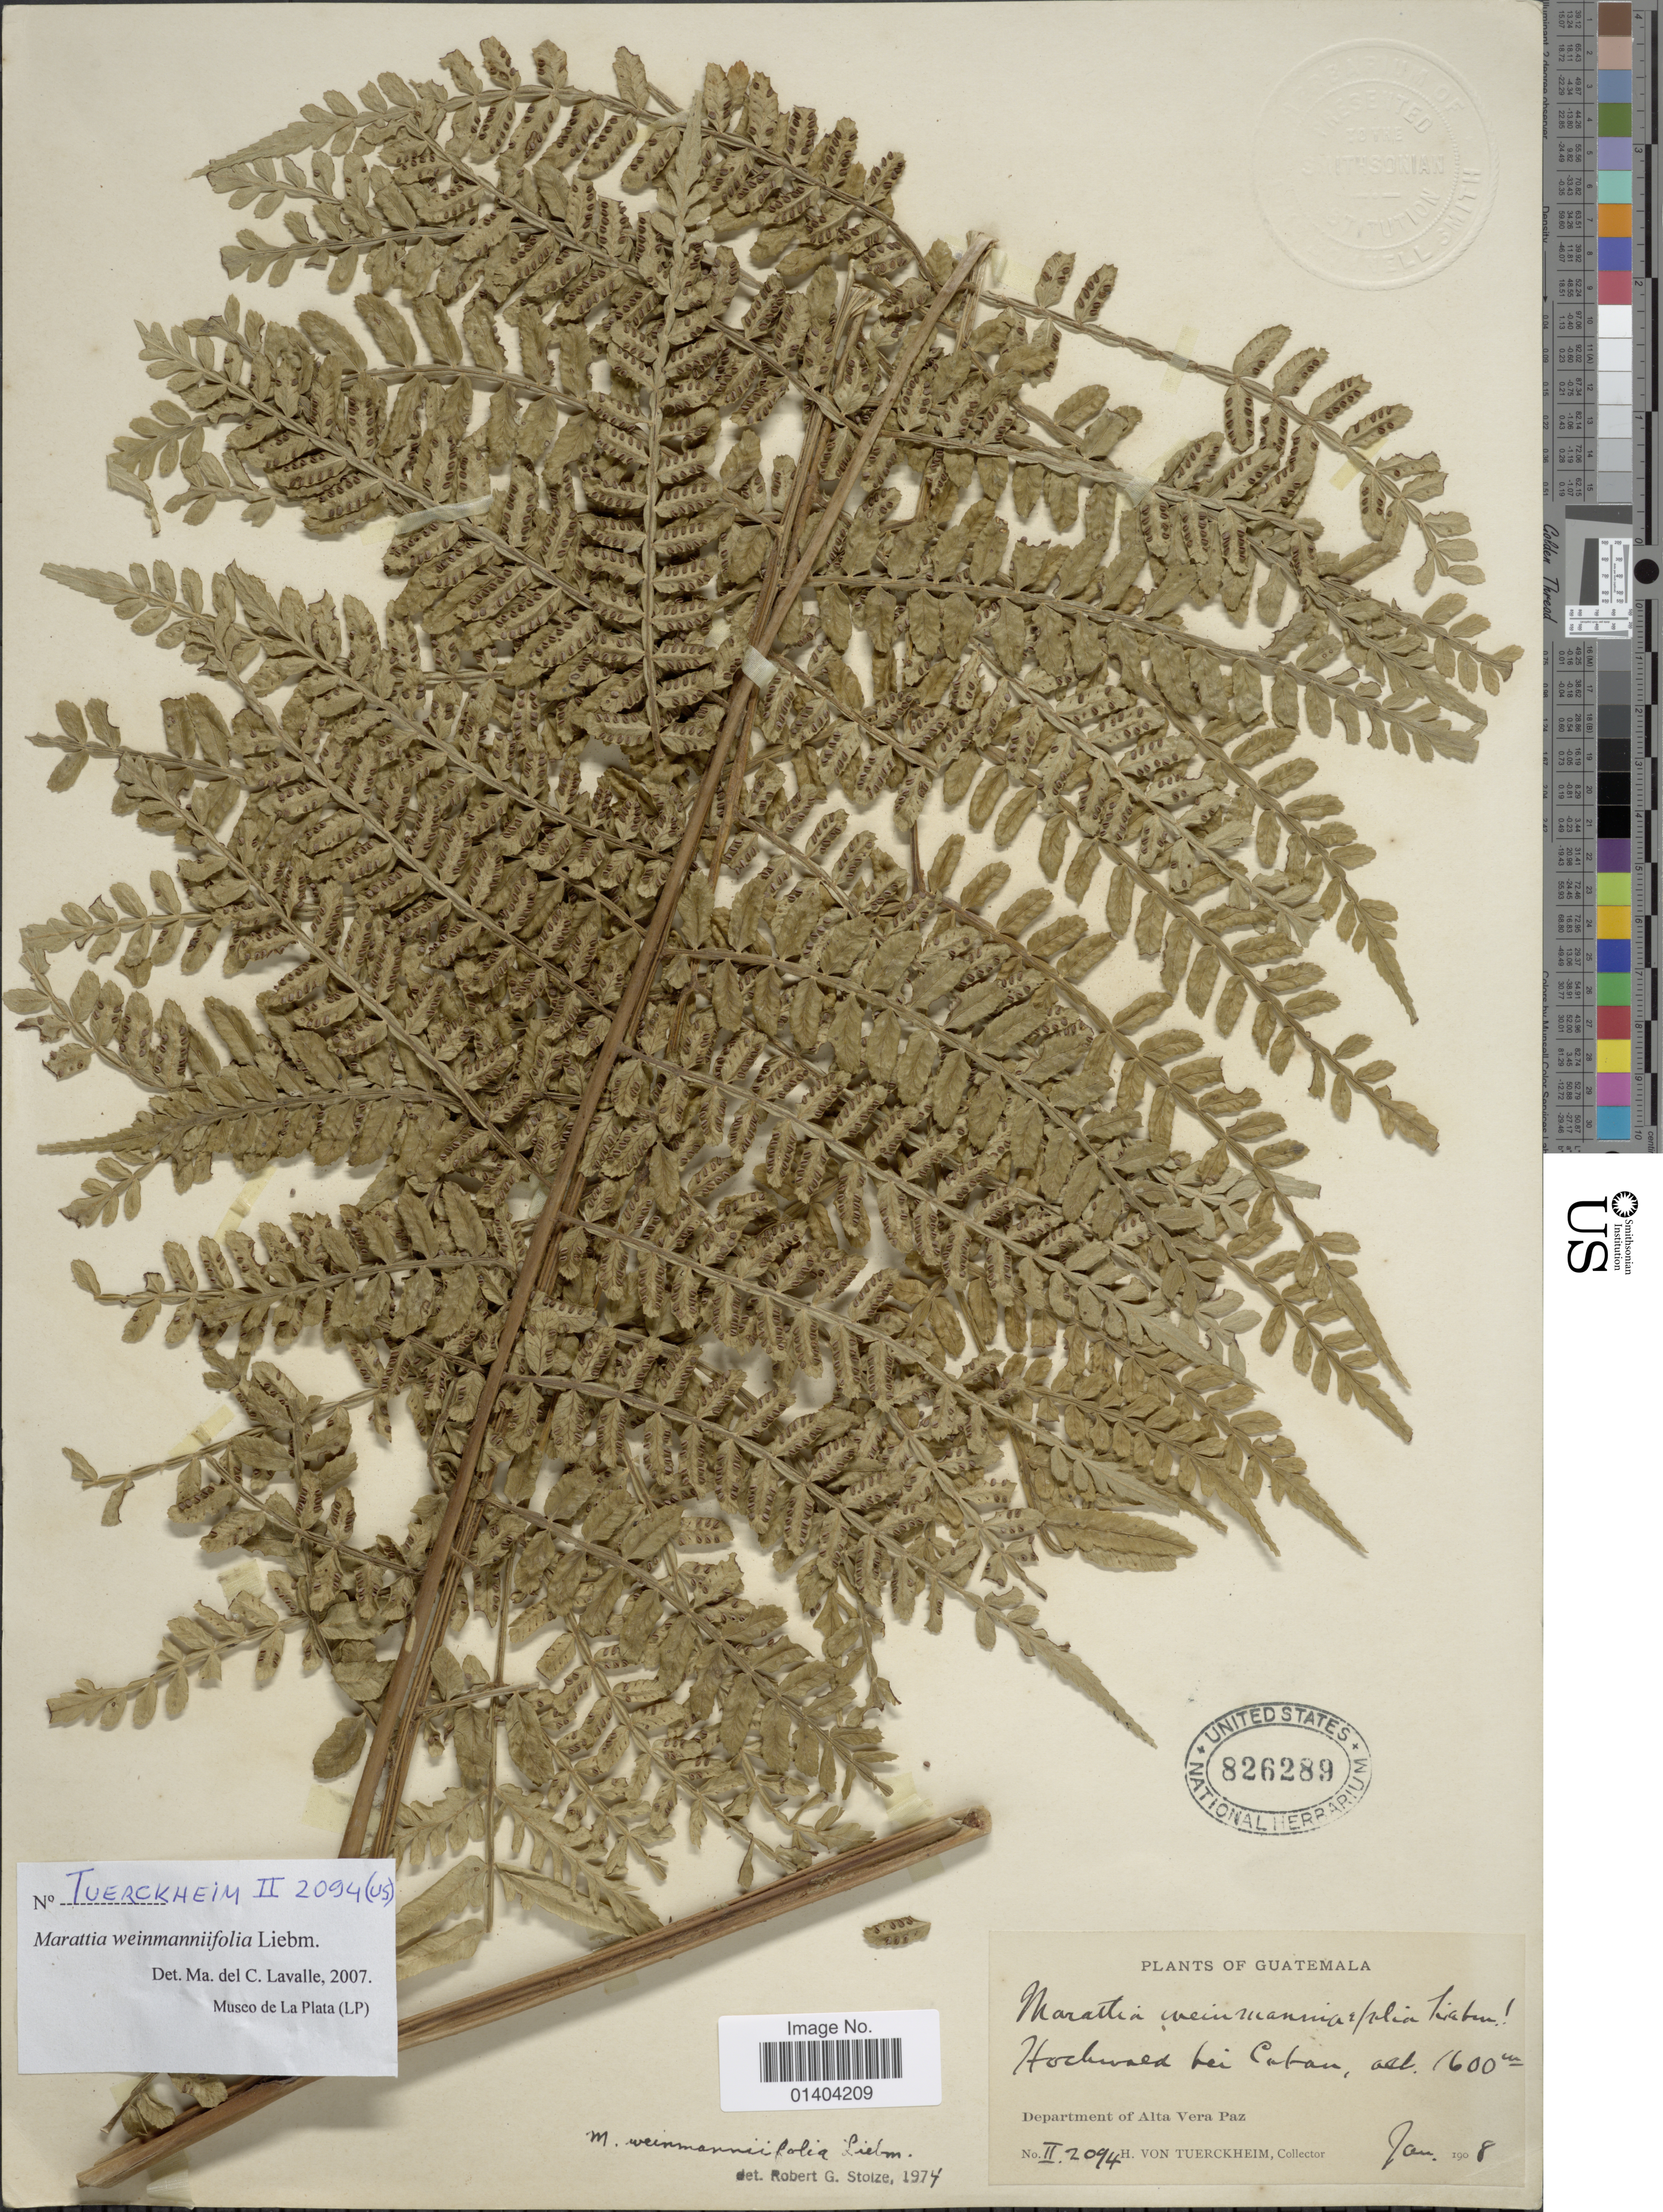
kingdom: Plantae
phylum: Tracheophyta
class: Polypodiopsida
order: Marattiales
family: Marattiaceae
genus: Marattia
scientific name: Marattia weinmanniifolia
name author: Liebm.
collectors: H. von Türckheim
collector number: II2094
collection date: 1908-01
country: Guatemala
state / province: Alta Verapaz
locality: Hochwald bei Cobán (high forest at Cobán).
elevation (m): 1600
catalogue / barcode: US 826289